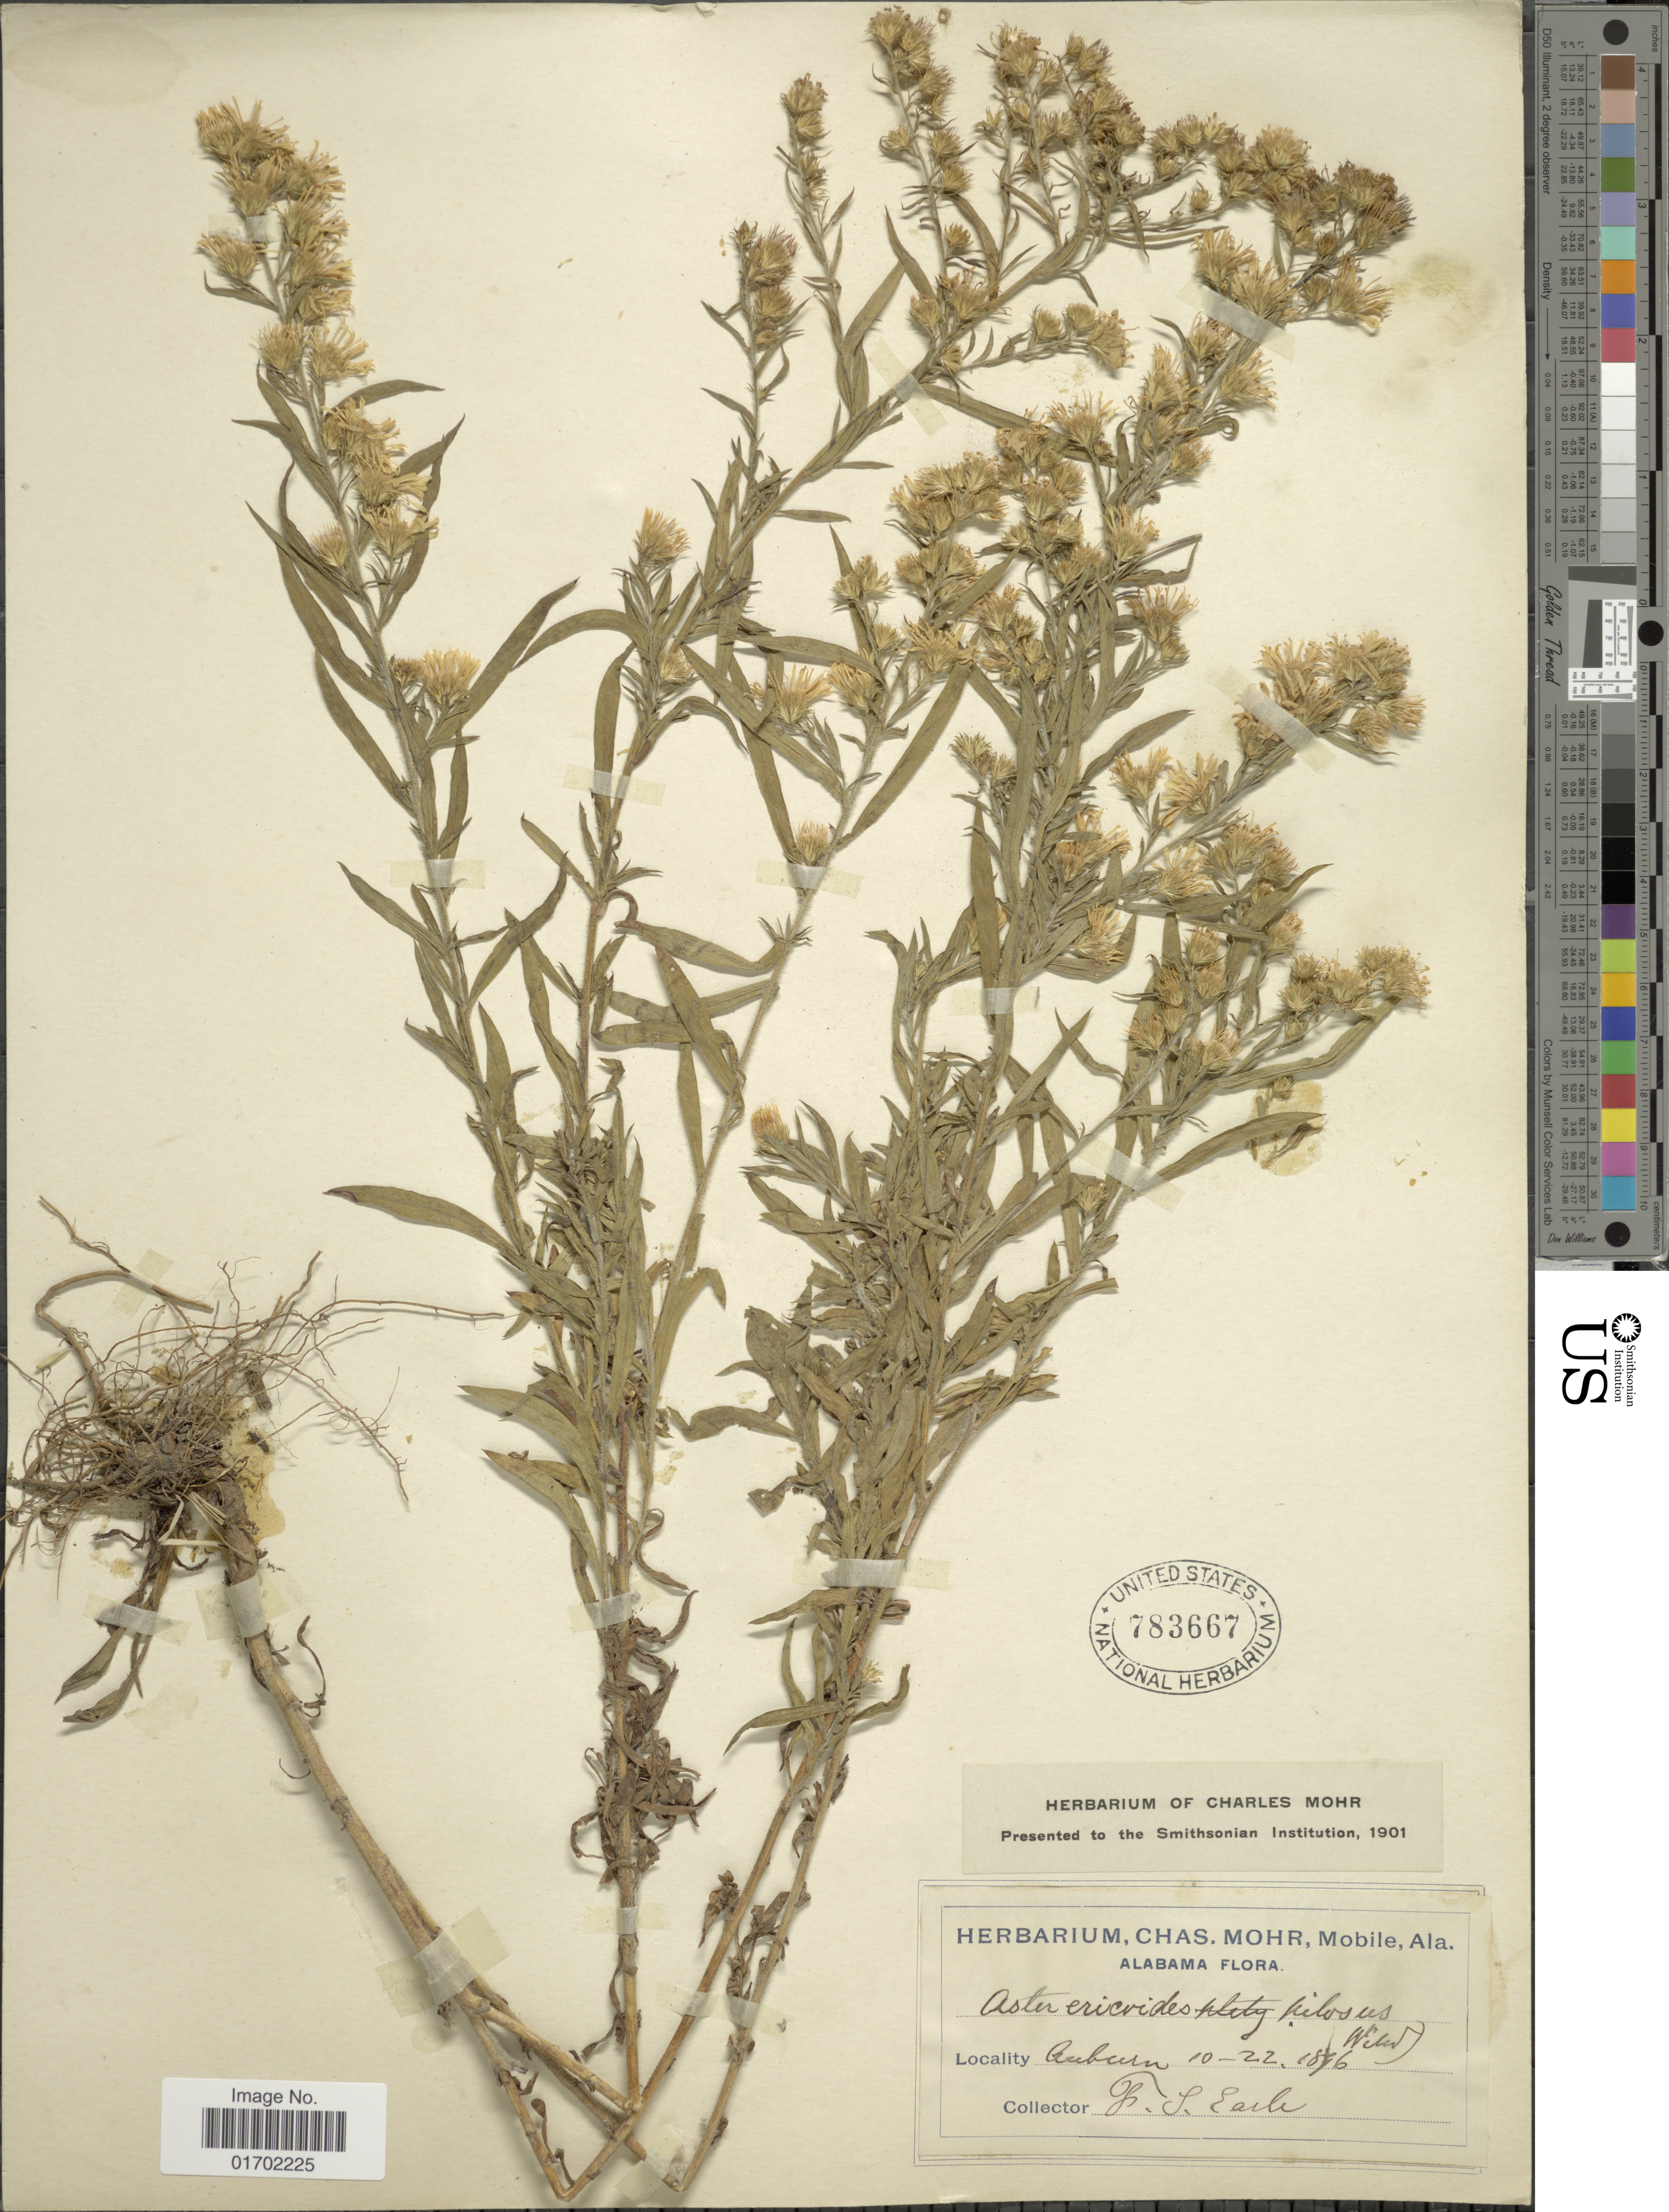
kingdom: Plantae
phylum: Tracheophyta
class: Magnoliopsida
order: Asterales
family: Asteraceae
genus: Symphyotrichum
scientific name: Symphyotrichum pilosum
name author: (Willd.) G.L. Nesom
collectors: F. S. Earle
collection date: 1876-10-22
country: United States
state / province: Alabama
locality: Auburn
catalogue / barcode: US 783667